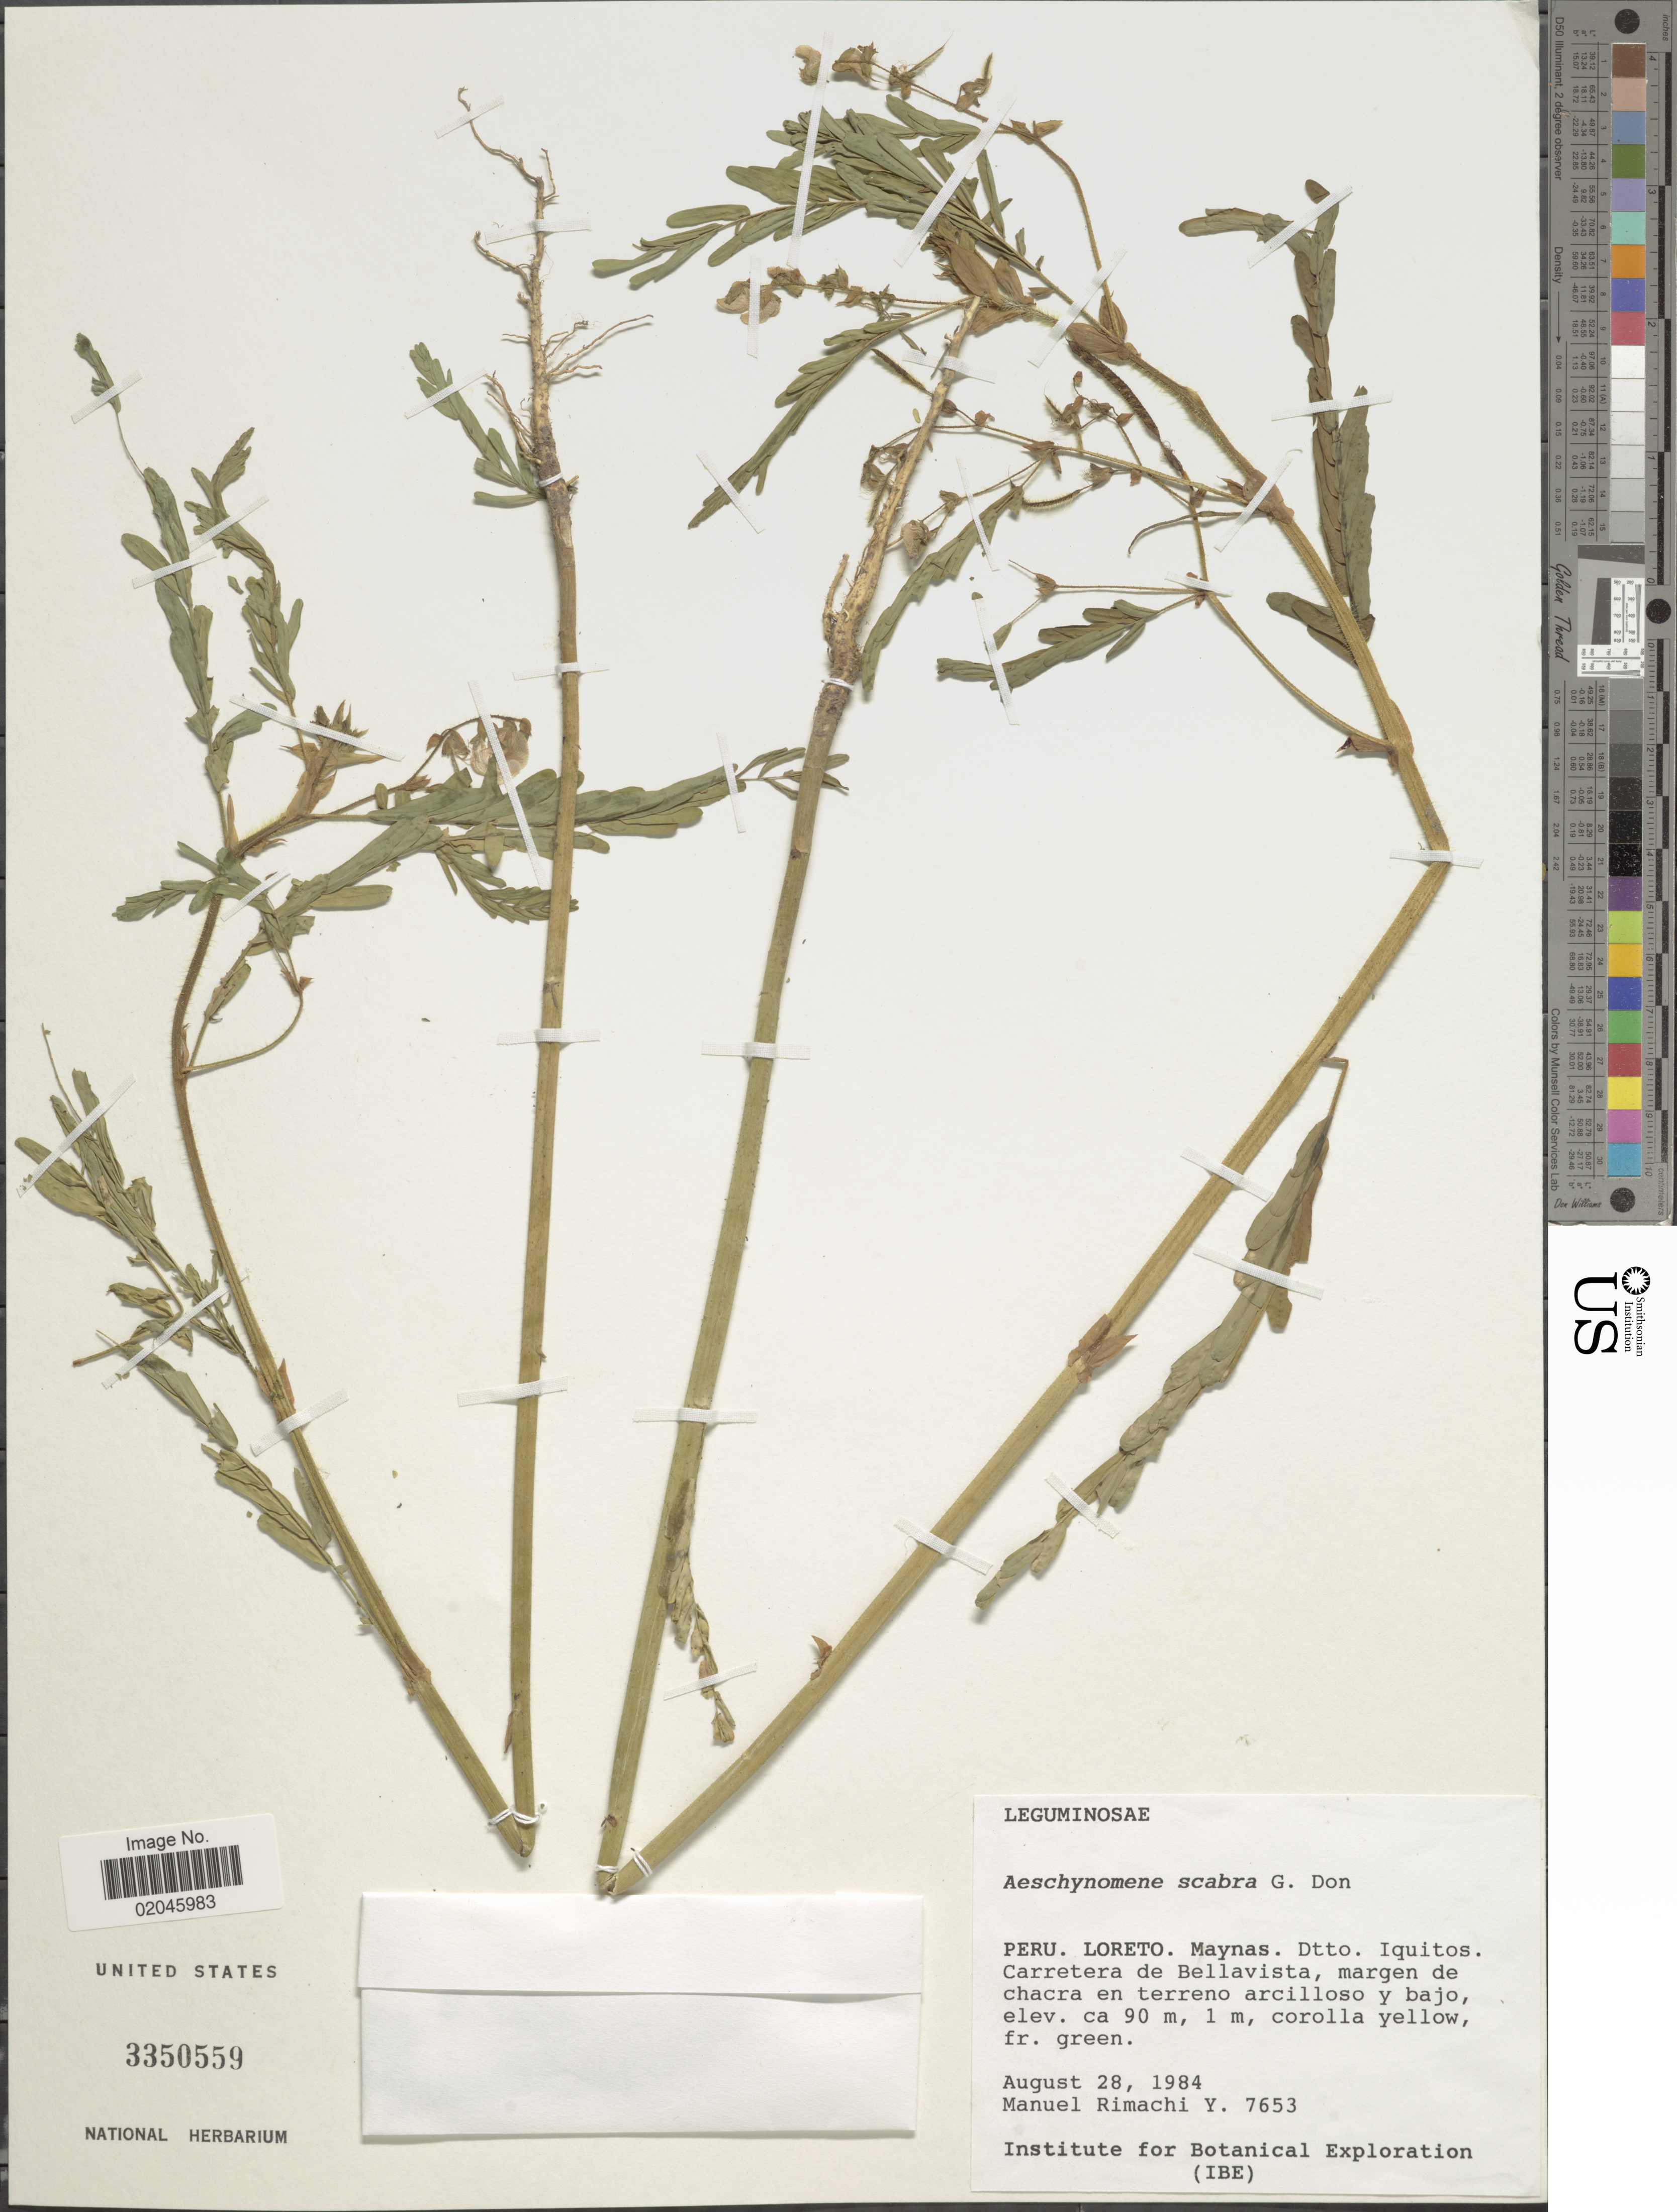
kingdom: Plantae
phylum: Tracheophyta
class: Magnoliopsida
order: Fabales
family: Fabaceae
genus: Aeschynomene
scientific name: Aeschynomene scabra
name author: G. Don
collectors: M. Rimachi Y.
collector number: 7653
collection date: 1984-08-28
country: Peru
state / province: Loreto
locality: Maynas, Dtto. Iquitos. Carretera de Bellasvista, margen de chacra en terreno arcilloso y bajo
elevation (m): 90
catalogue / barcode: US 3350559